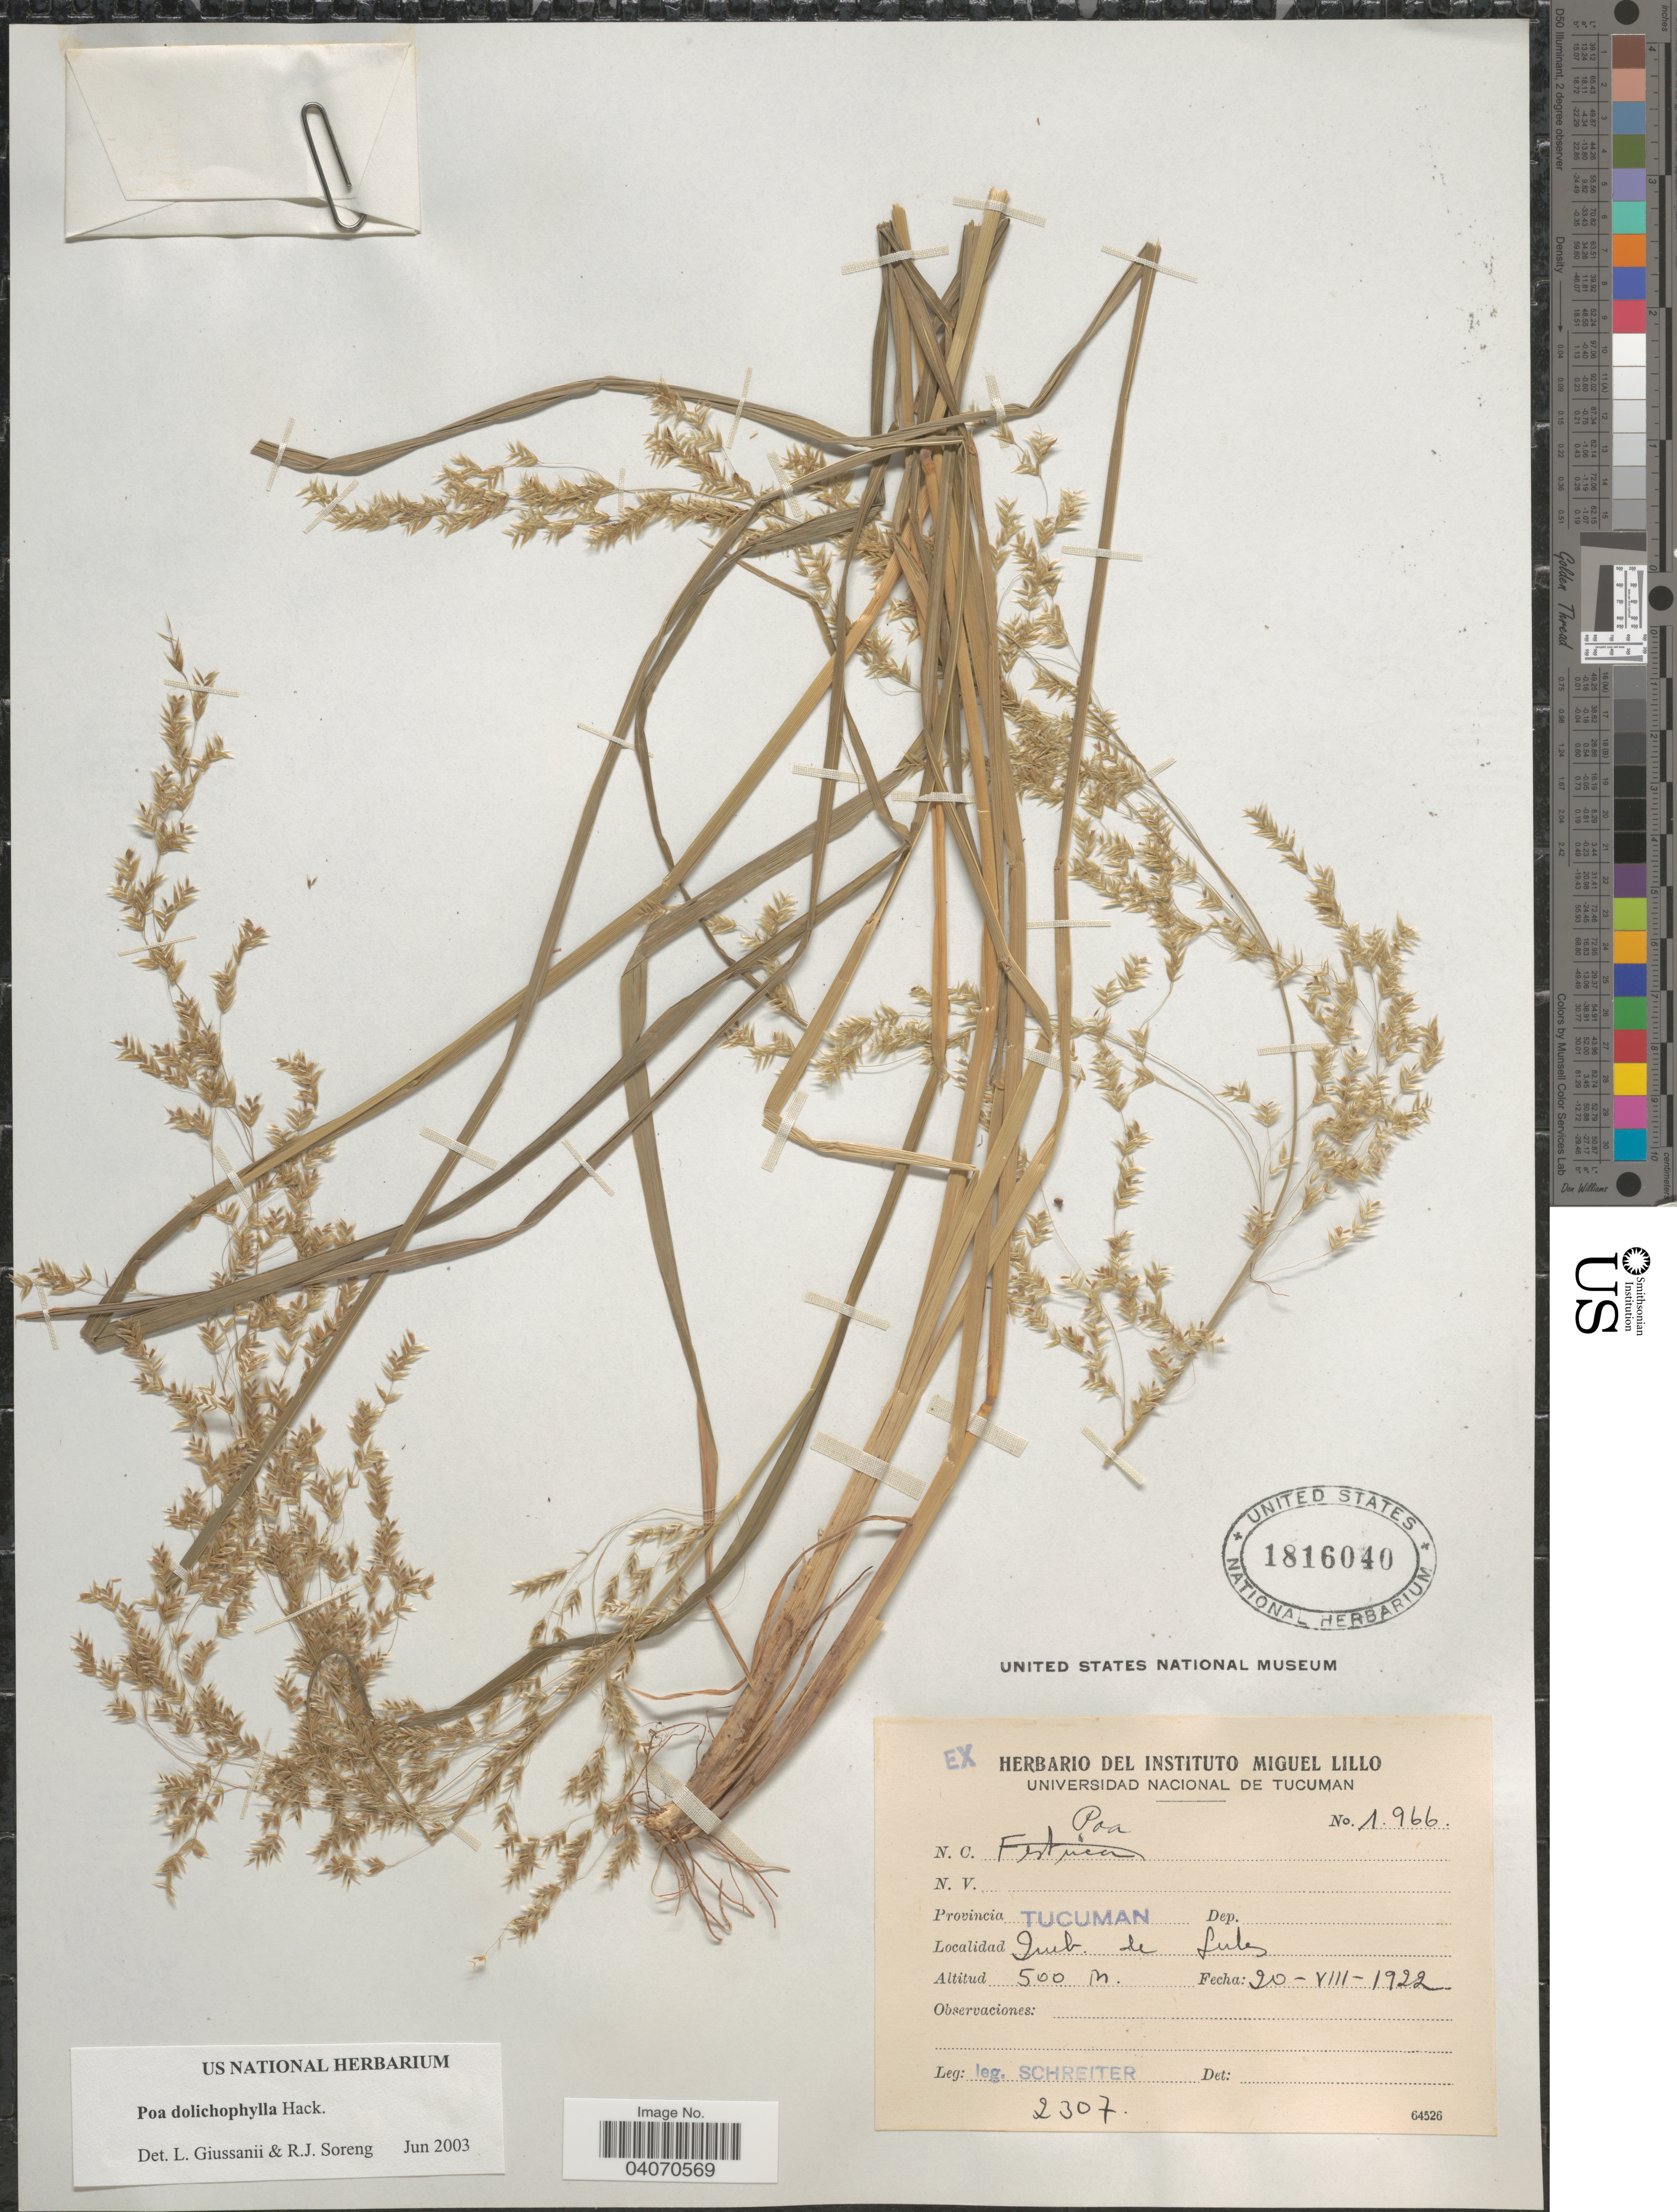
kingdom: Plantae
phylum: Tracheophyta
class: Liliopsida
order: Poales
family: Poaceae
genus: Poa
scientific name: Poa dolichophylla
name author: Hack.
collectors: -. Schreiter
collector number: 2307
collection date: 1922-08-20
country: Argentina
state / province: Tucuman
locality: Queb. de Lules.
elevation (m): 500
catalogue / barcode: US 1816040